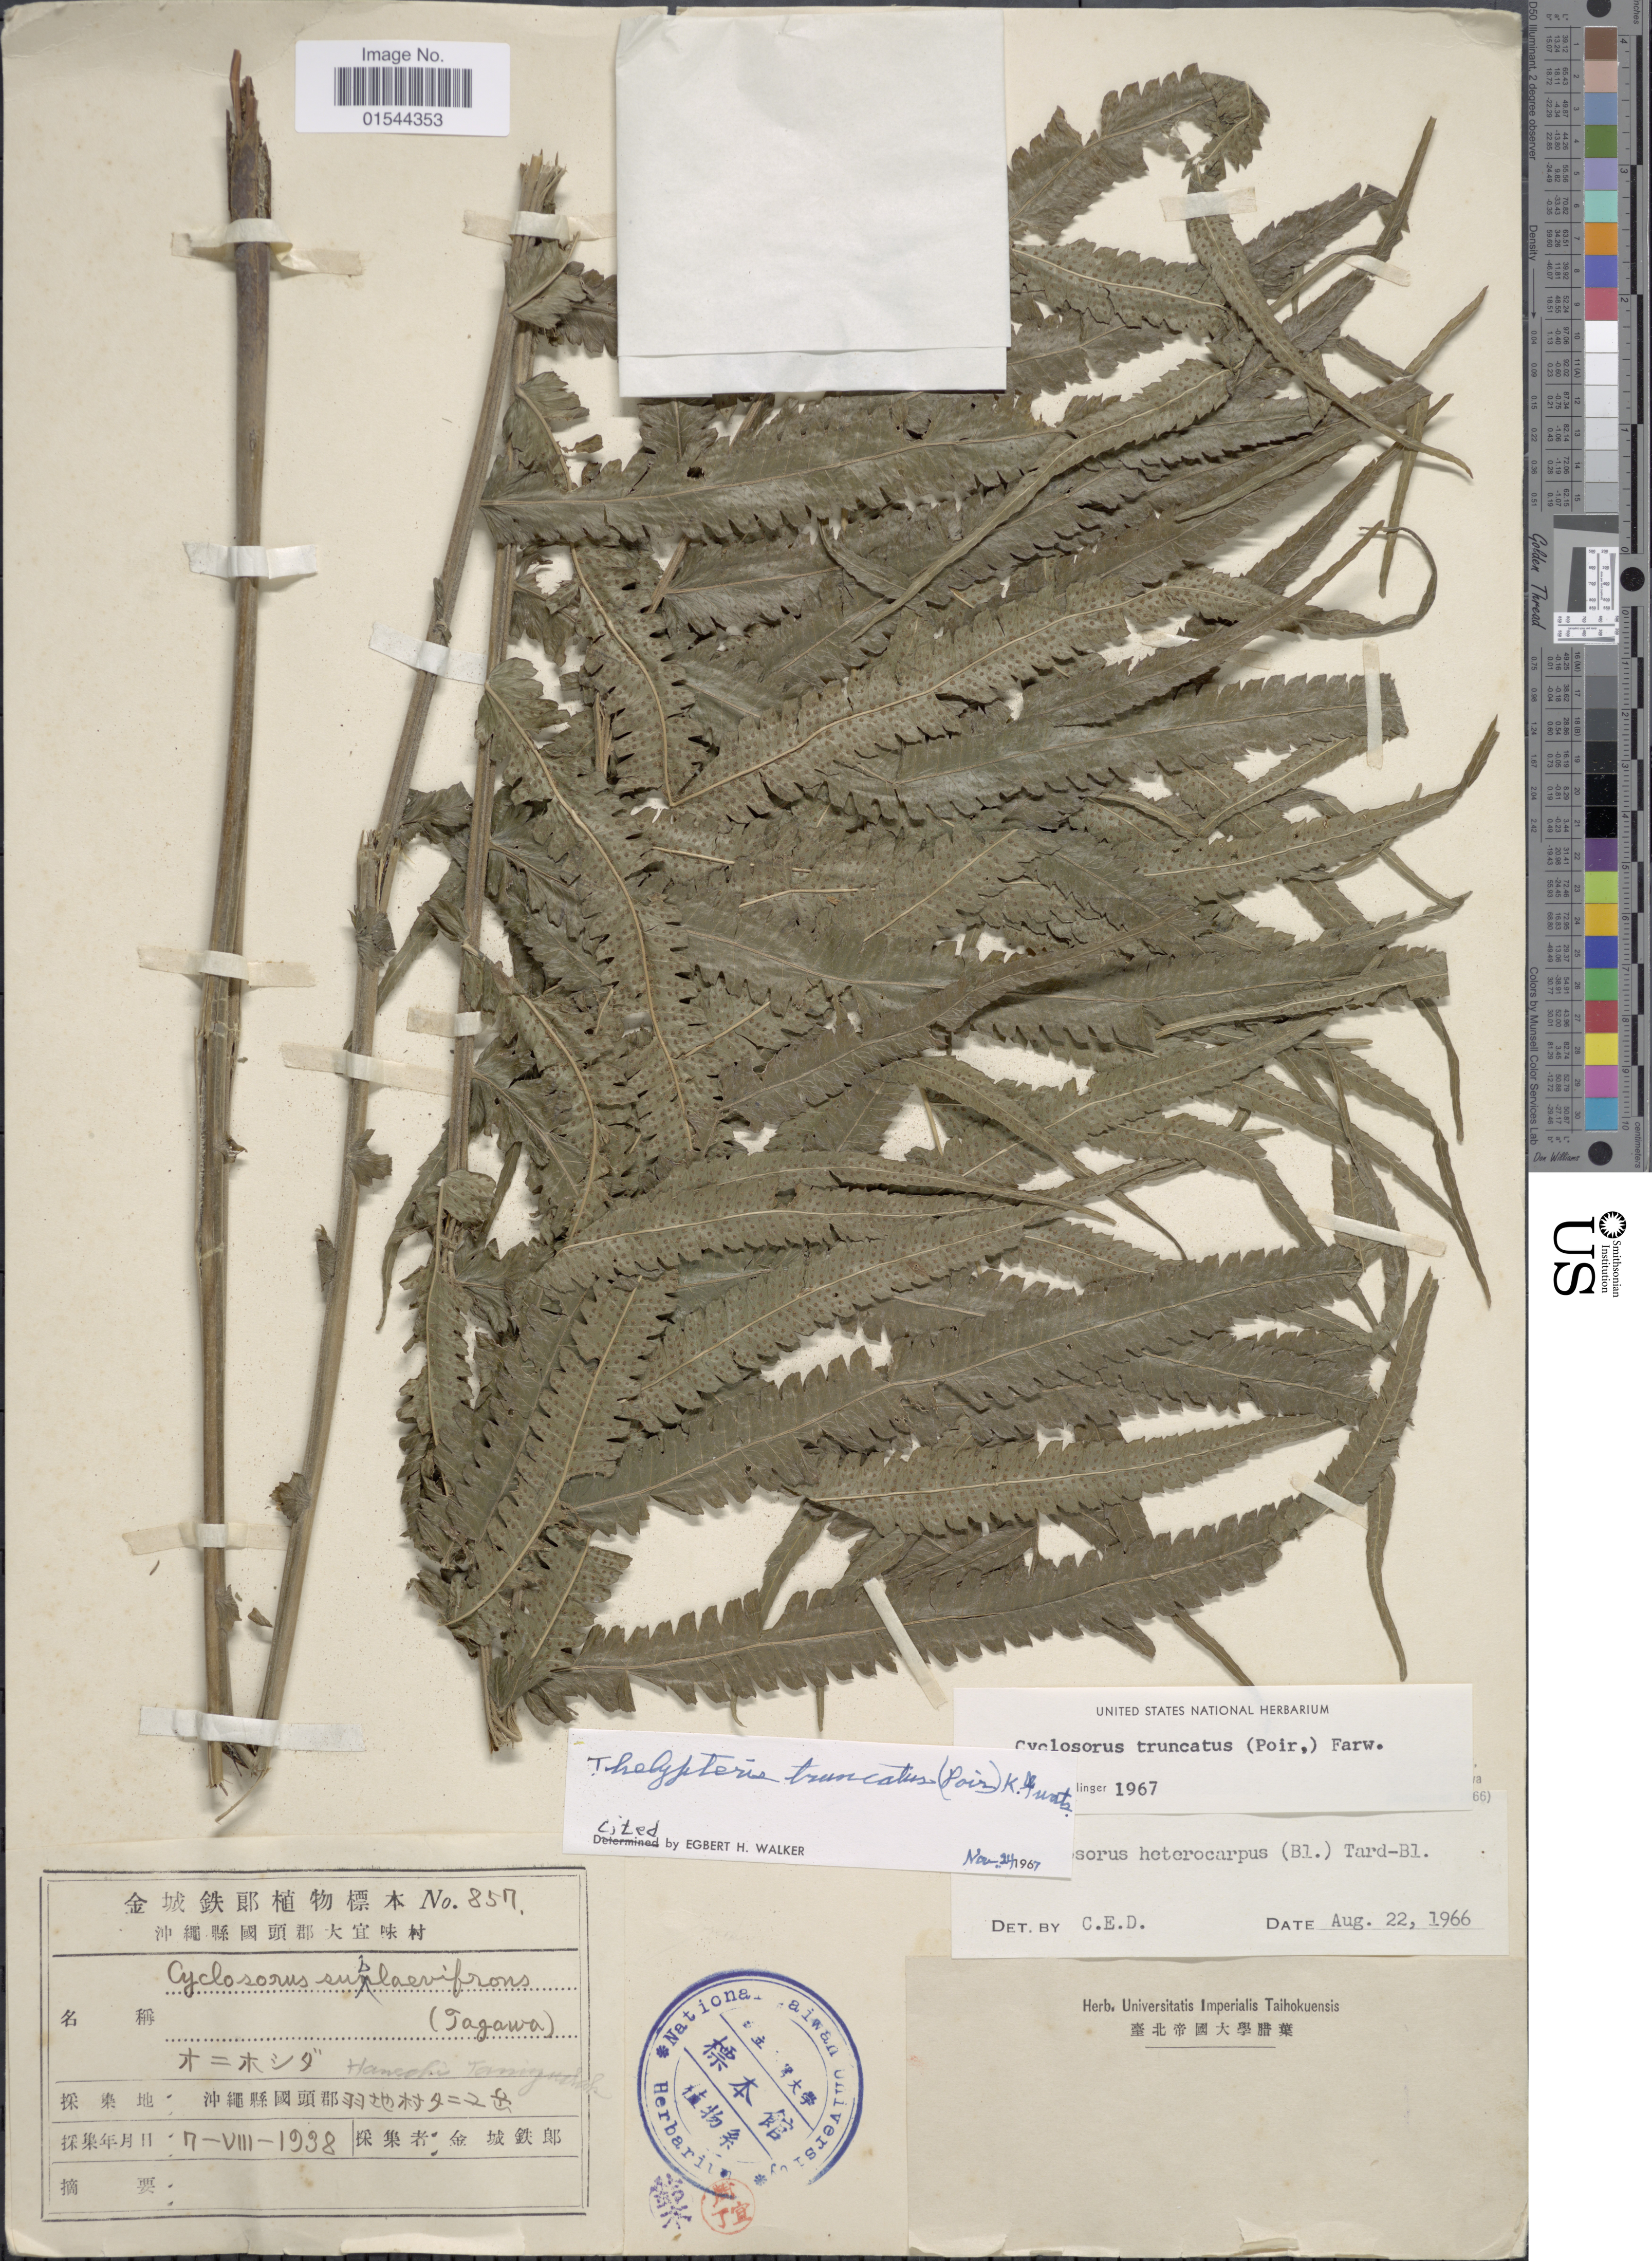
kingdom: Plantae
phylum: Tracheophyta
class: Polypodiopsida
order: Polypodiales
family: Thelypteridaceae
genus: Pneumatopteris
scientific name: Pneumatopteris truncata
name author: (Poir.) Holttum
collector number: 857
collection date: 1938-08-17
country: Japan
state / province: Hukuoka